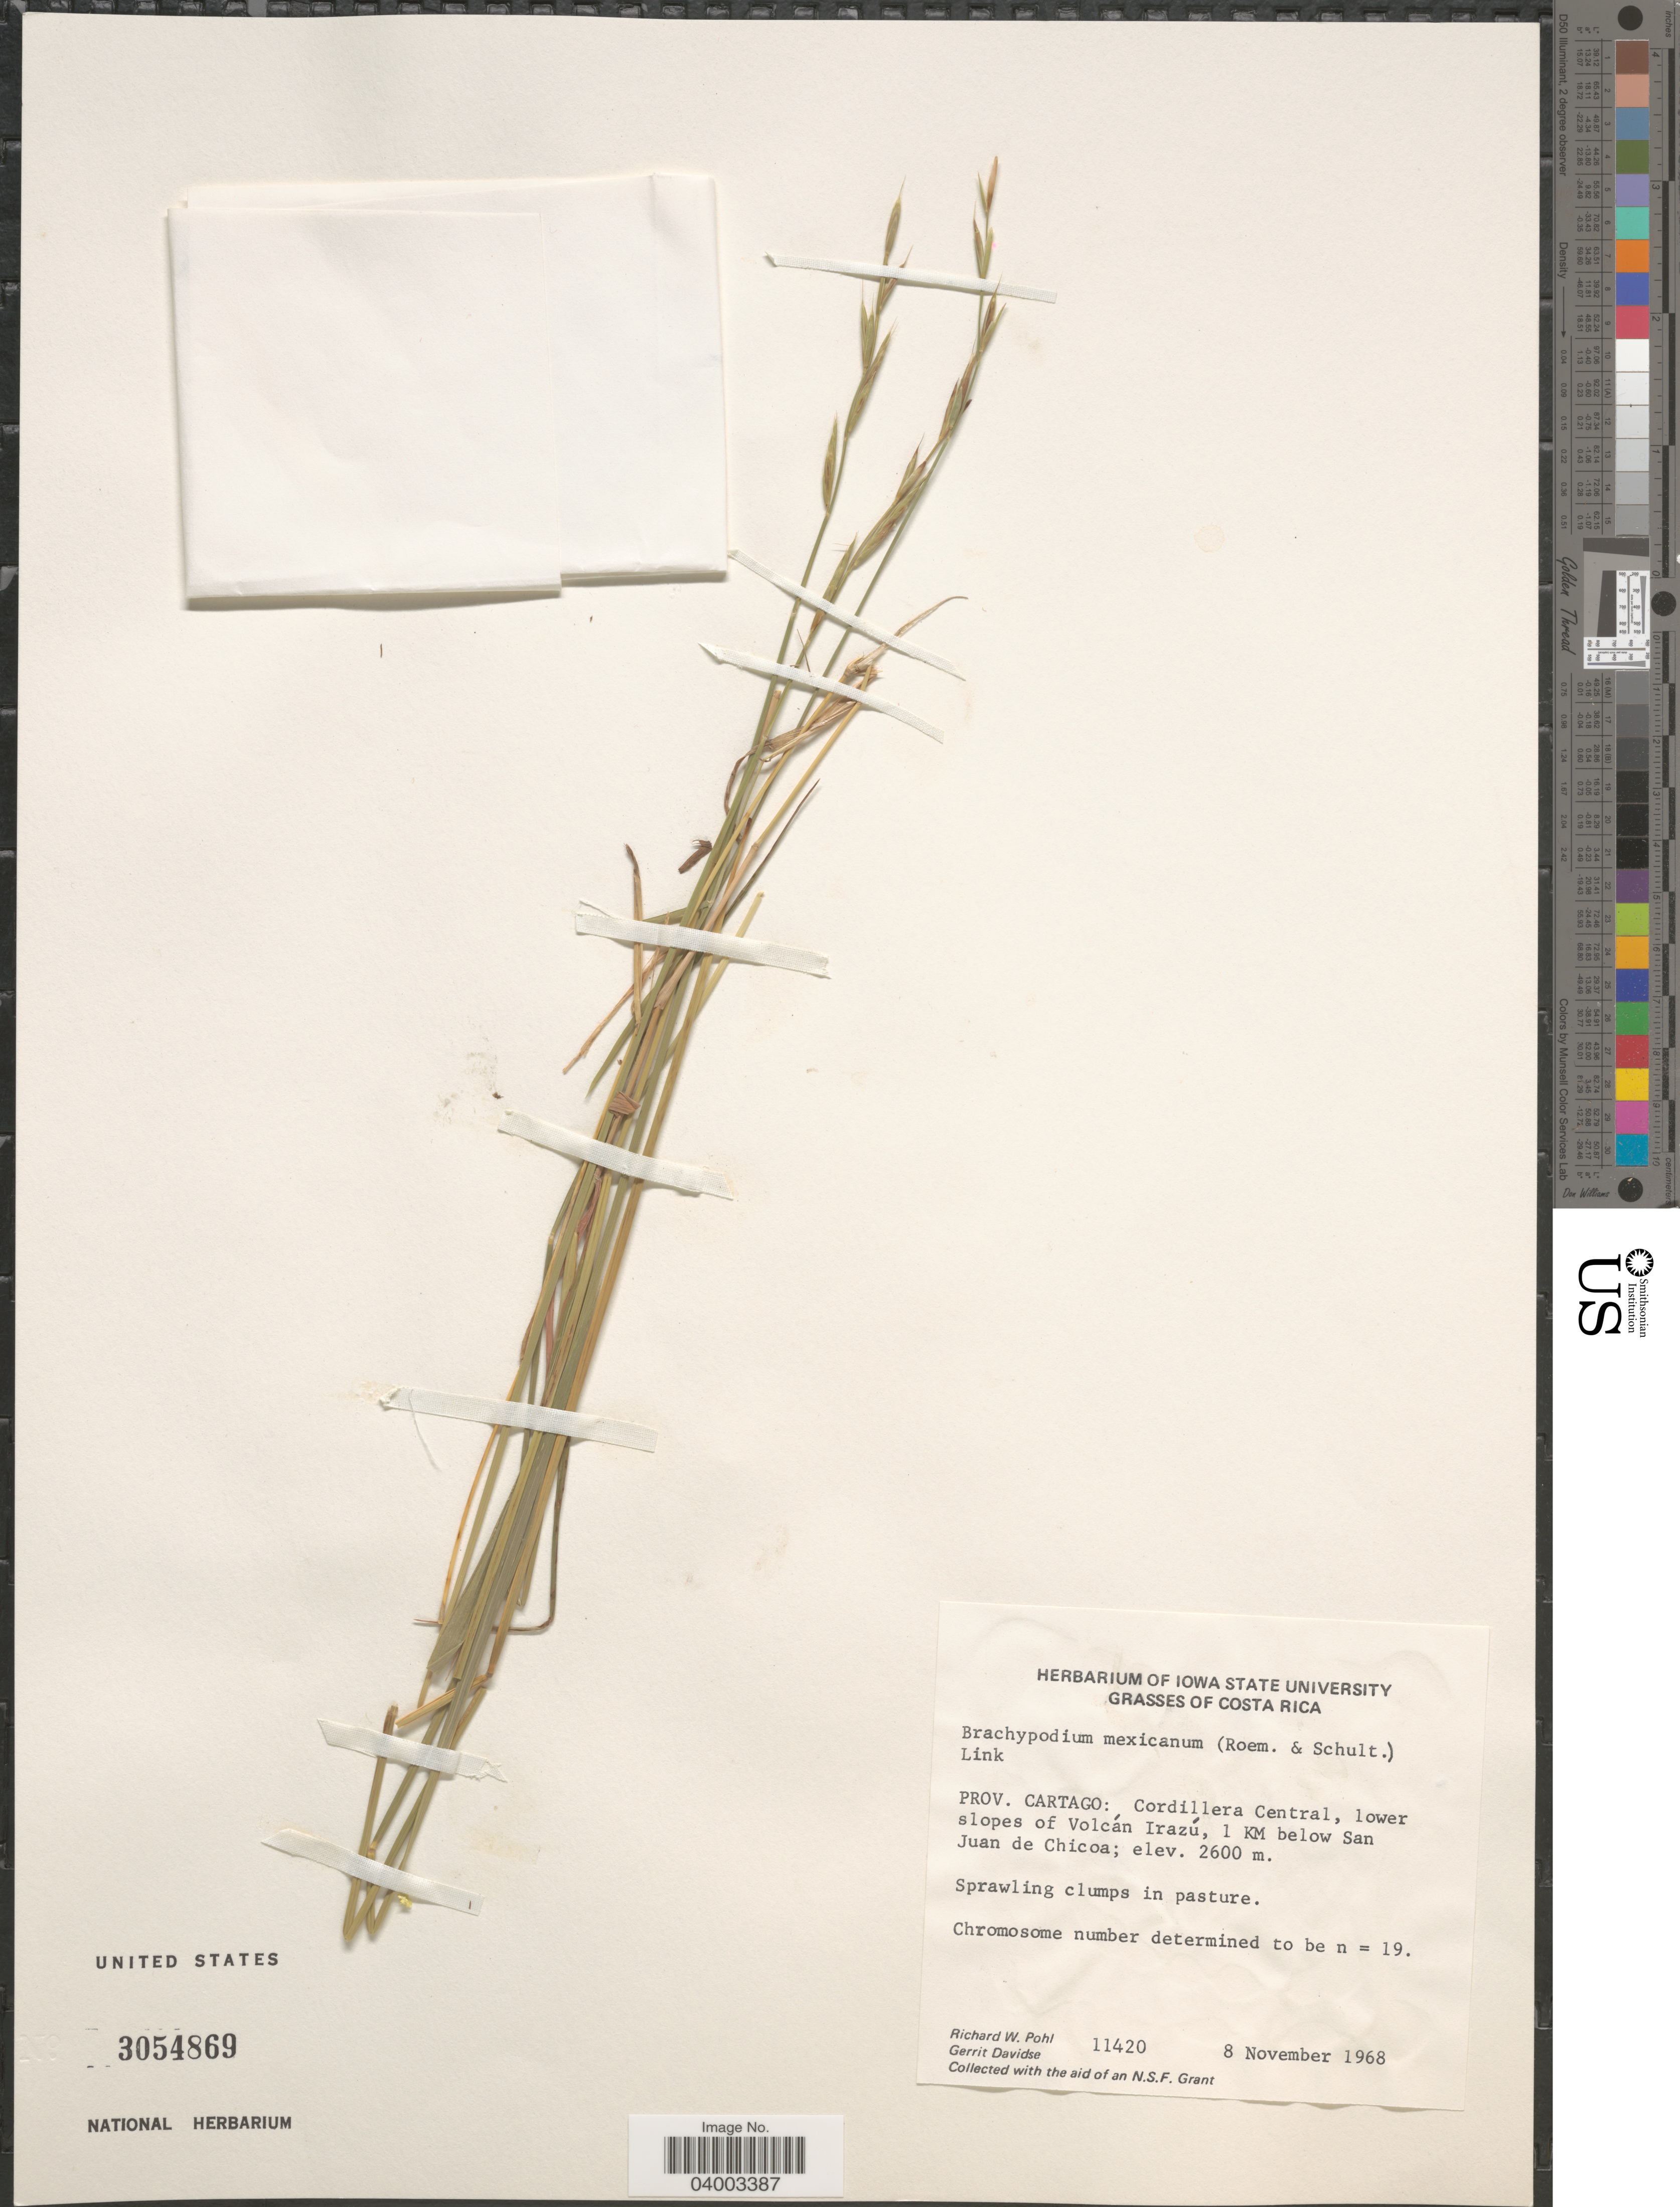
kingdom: Plantae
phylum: Tracheophyta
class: Liliopsida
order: Poales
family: Poaceae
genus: Brachypodium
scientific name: Brachypodium mexicanum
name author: (Roem. & Schult.) Link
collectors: R. W. Pohl & G. Davidse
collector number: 11420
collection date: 1968-11-08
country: Costa Rica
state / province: Cartago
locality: Cordillera Central, lower slopes of Volcán Irazú, 1 KM below San Juan de Chicoa.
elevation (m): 2600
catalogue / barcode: US 3054869